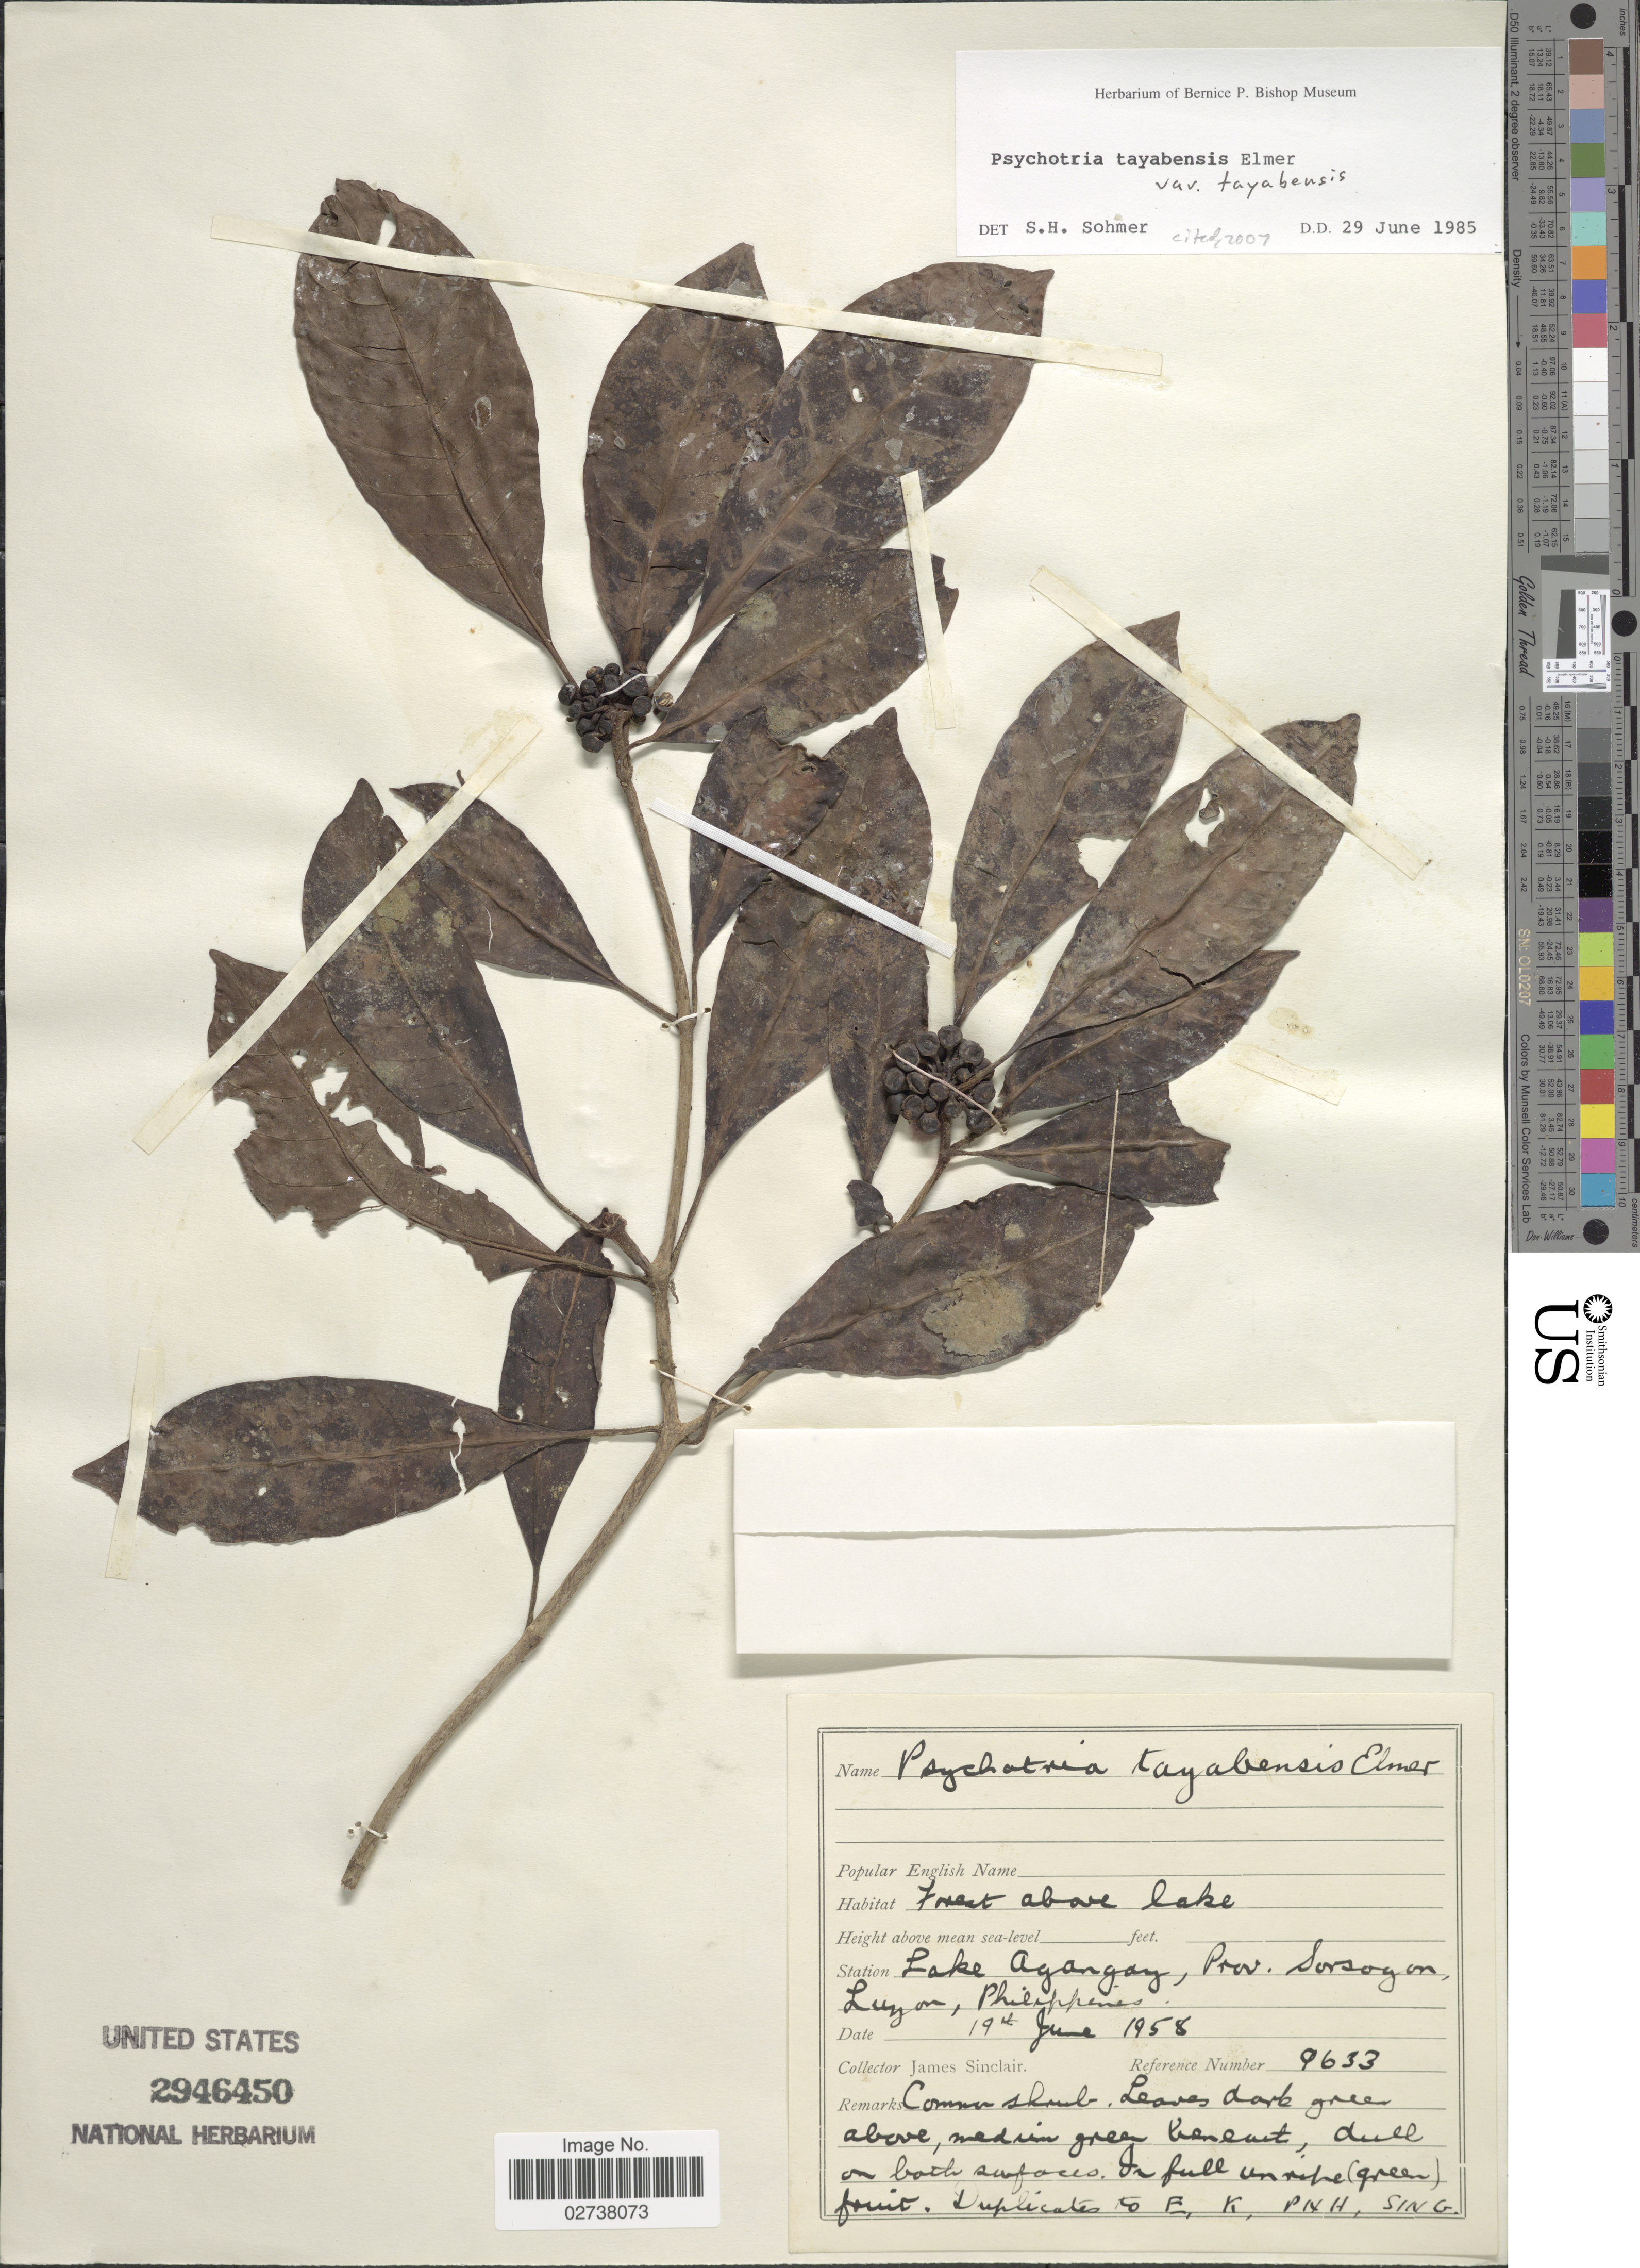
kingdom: Plantae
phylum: Tracheophyta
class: Magnoliopsida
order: Gentianales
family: Rubiaceae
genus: Psychotria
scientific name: Psychotria tayabensis var. tayabensis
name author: Elmer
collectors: J. Sinclair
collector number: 9633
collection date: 1958-06-19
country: Philippines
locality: Lake Agangay, Prov. Sorsogon, Luzon, Philippines.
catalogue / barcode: US 2946450